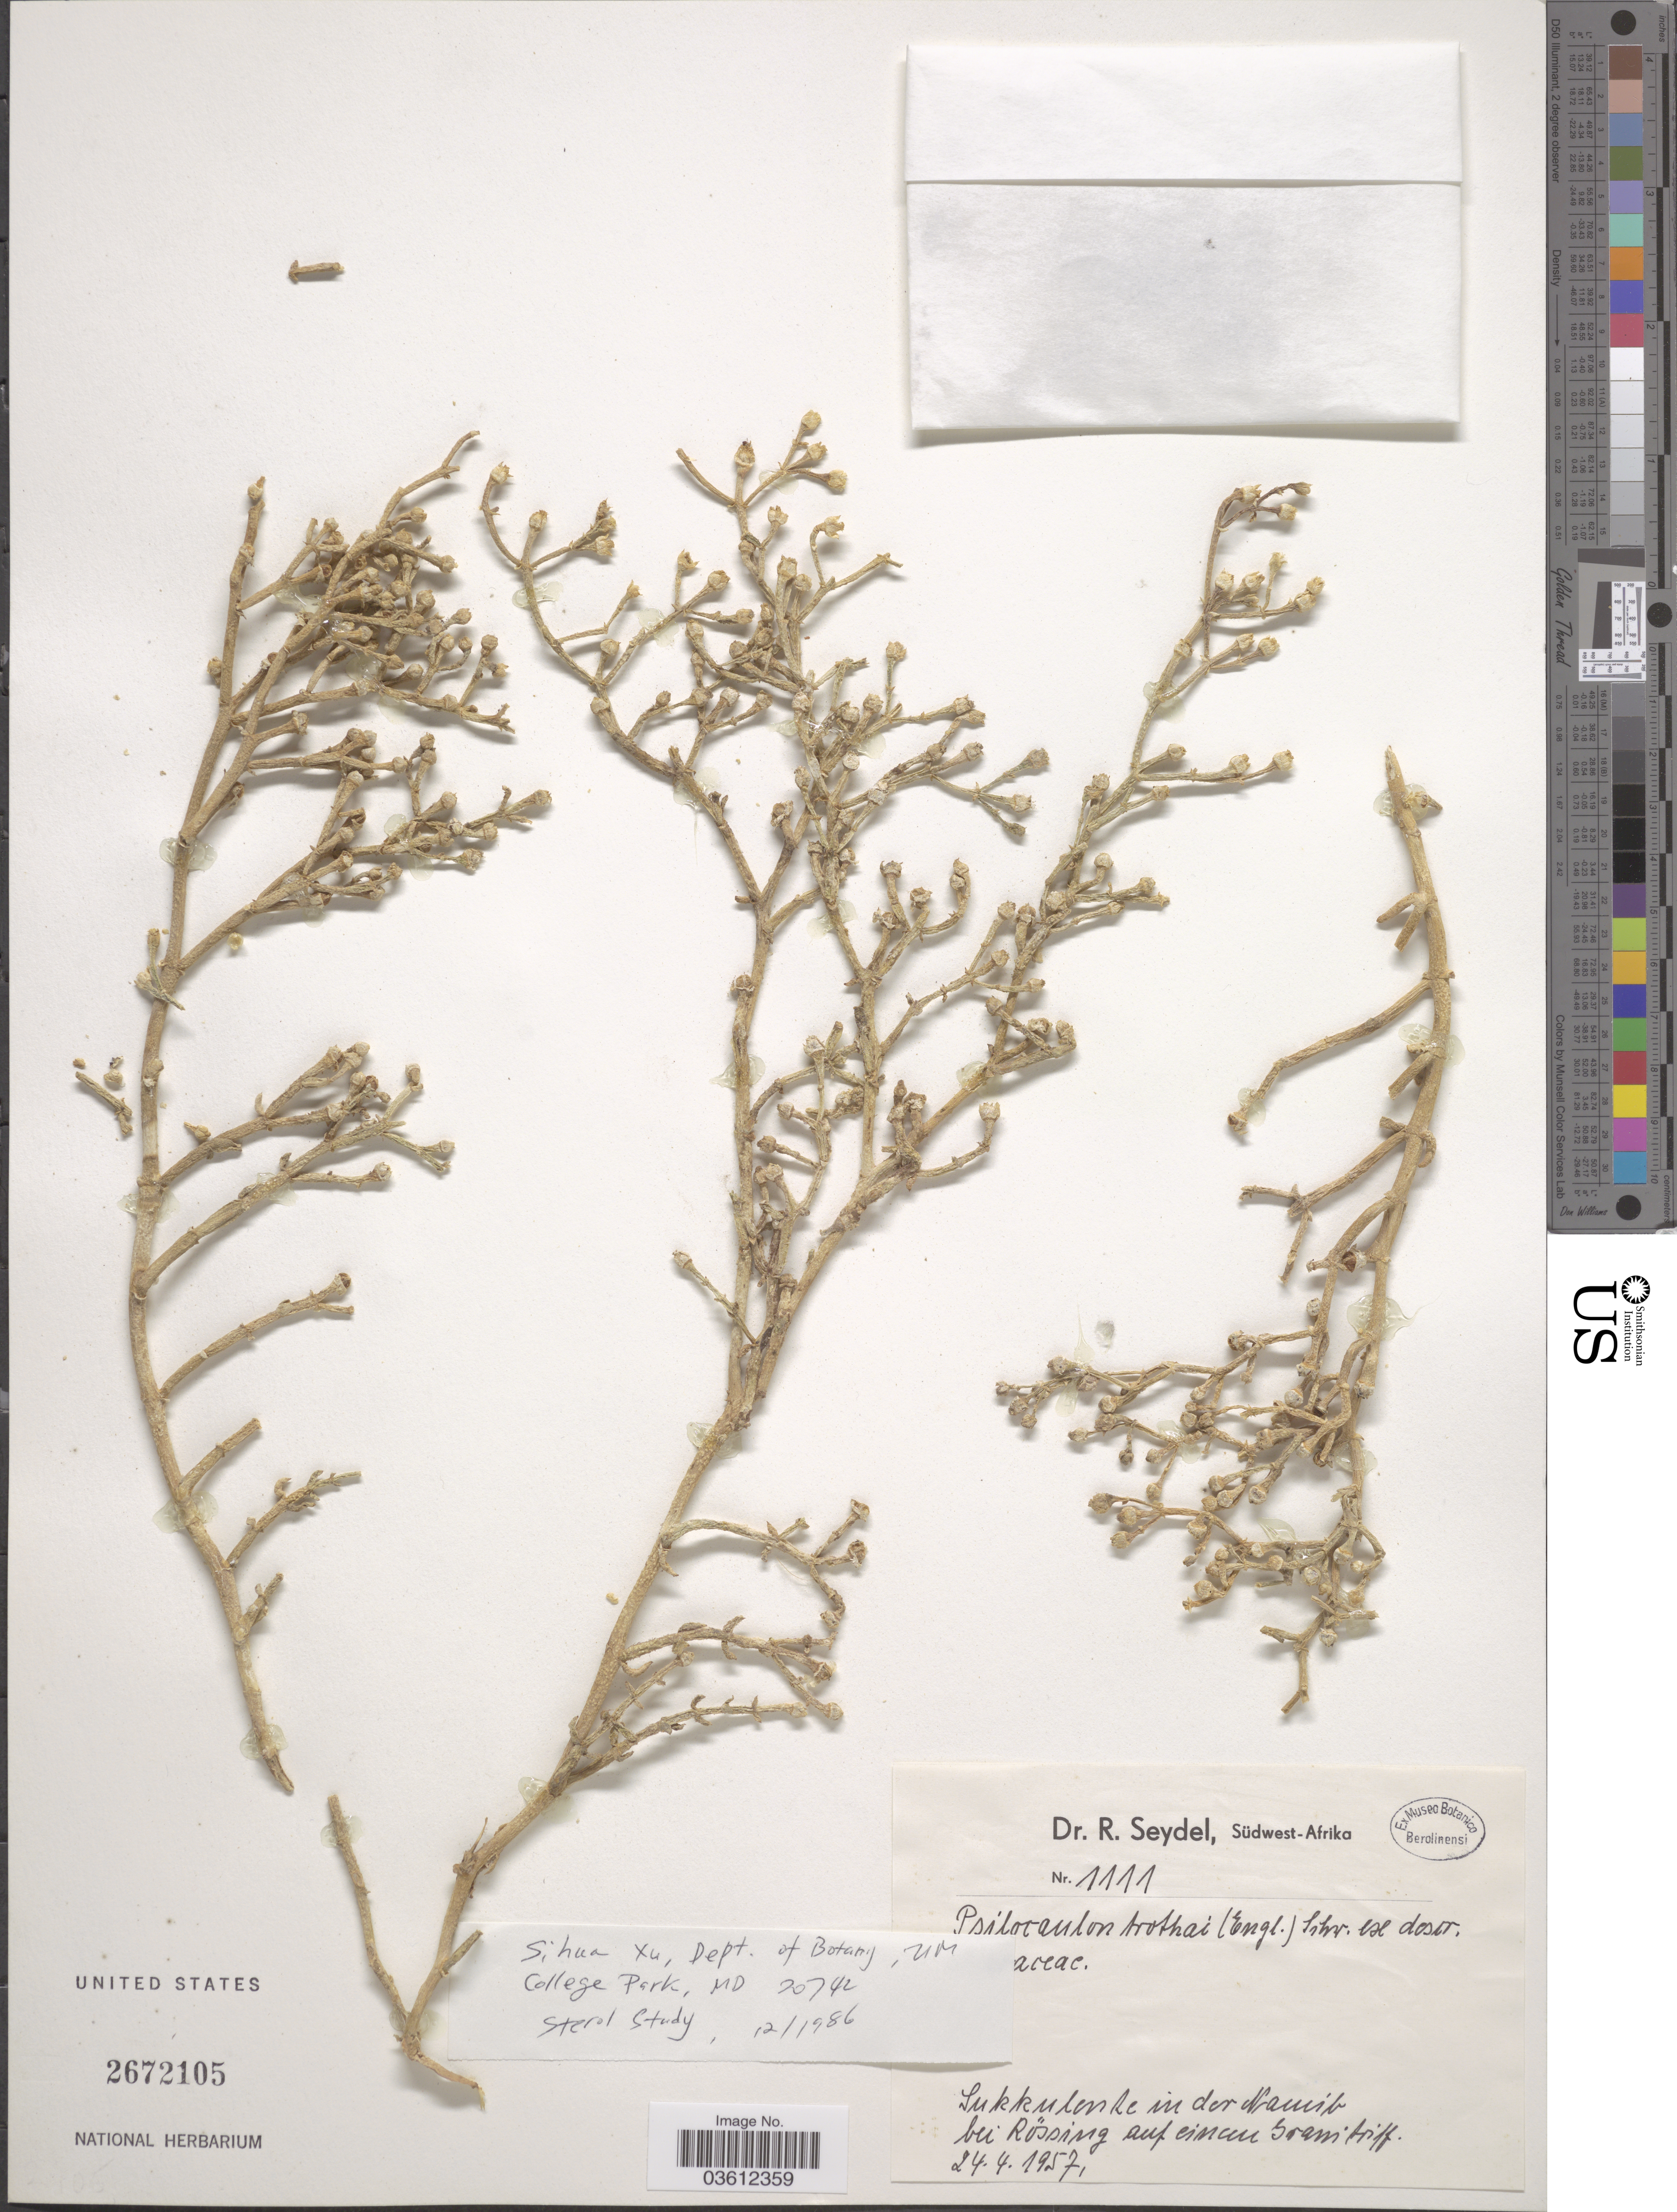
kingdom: Plantae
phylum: Tracheophyta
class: Magnoliopsida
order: Caryophyllales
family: Aizoaceae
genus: Mesembryanthemum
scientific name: Mesembryanthemum trothae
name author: Engl.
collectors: R. Seydel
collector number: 1111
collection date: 1957-04-24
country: Namibia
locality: Südwest-Afrika. Sukkulente in der Namib bei Rössing auf einem granitriff [Southwest Africa. succulent plant in the Namib at Rössing on a granite ledge]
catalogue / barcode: US 2672105